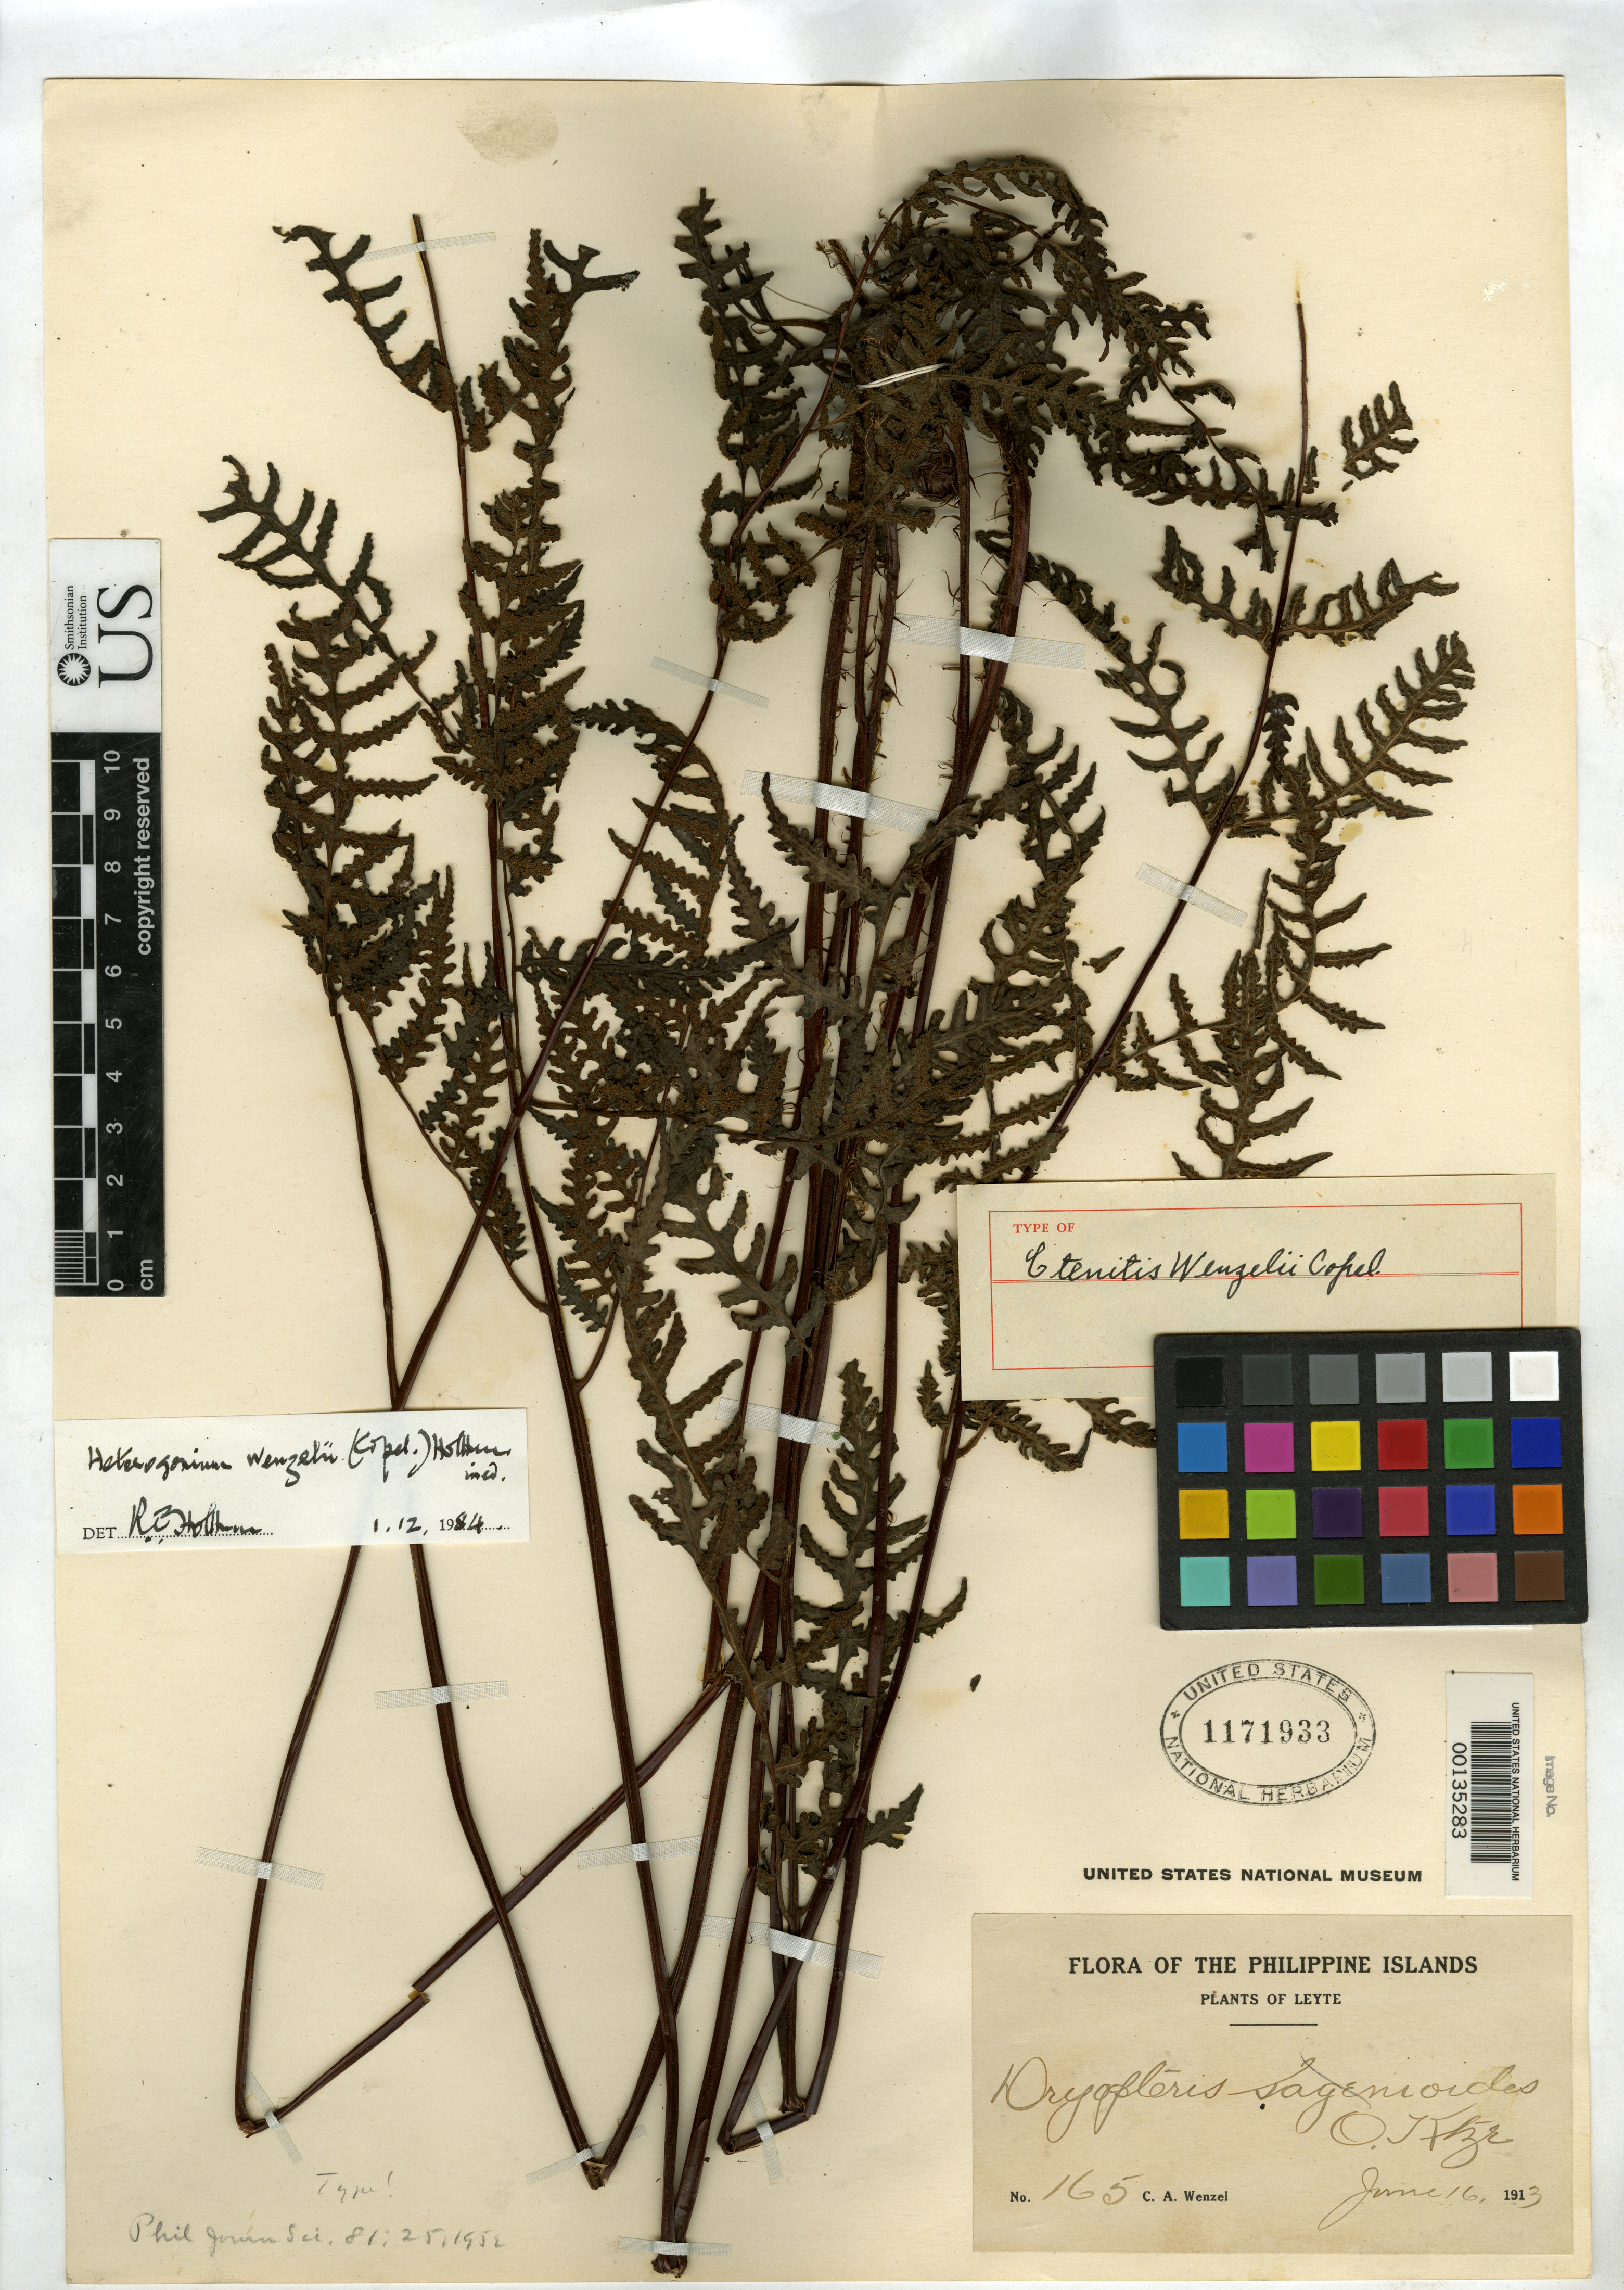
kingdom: Plantae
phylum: Tracheophyta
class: Polypodiopsida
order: Polypodiales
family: Dryopteridaceae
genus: Ctenitis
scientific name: Ctenitis wenzelii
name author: Copel.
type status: Holotype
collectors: C. Wenzel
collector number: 165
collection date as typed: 11 Jun 1913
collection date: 1913-06-11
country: Philippines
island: Leyte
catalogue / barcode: US 1171933